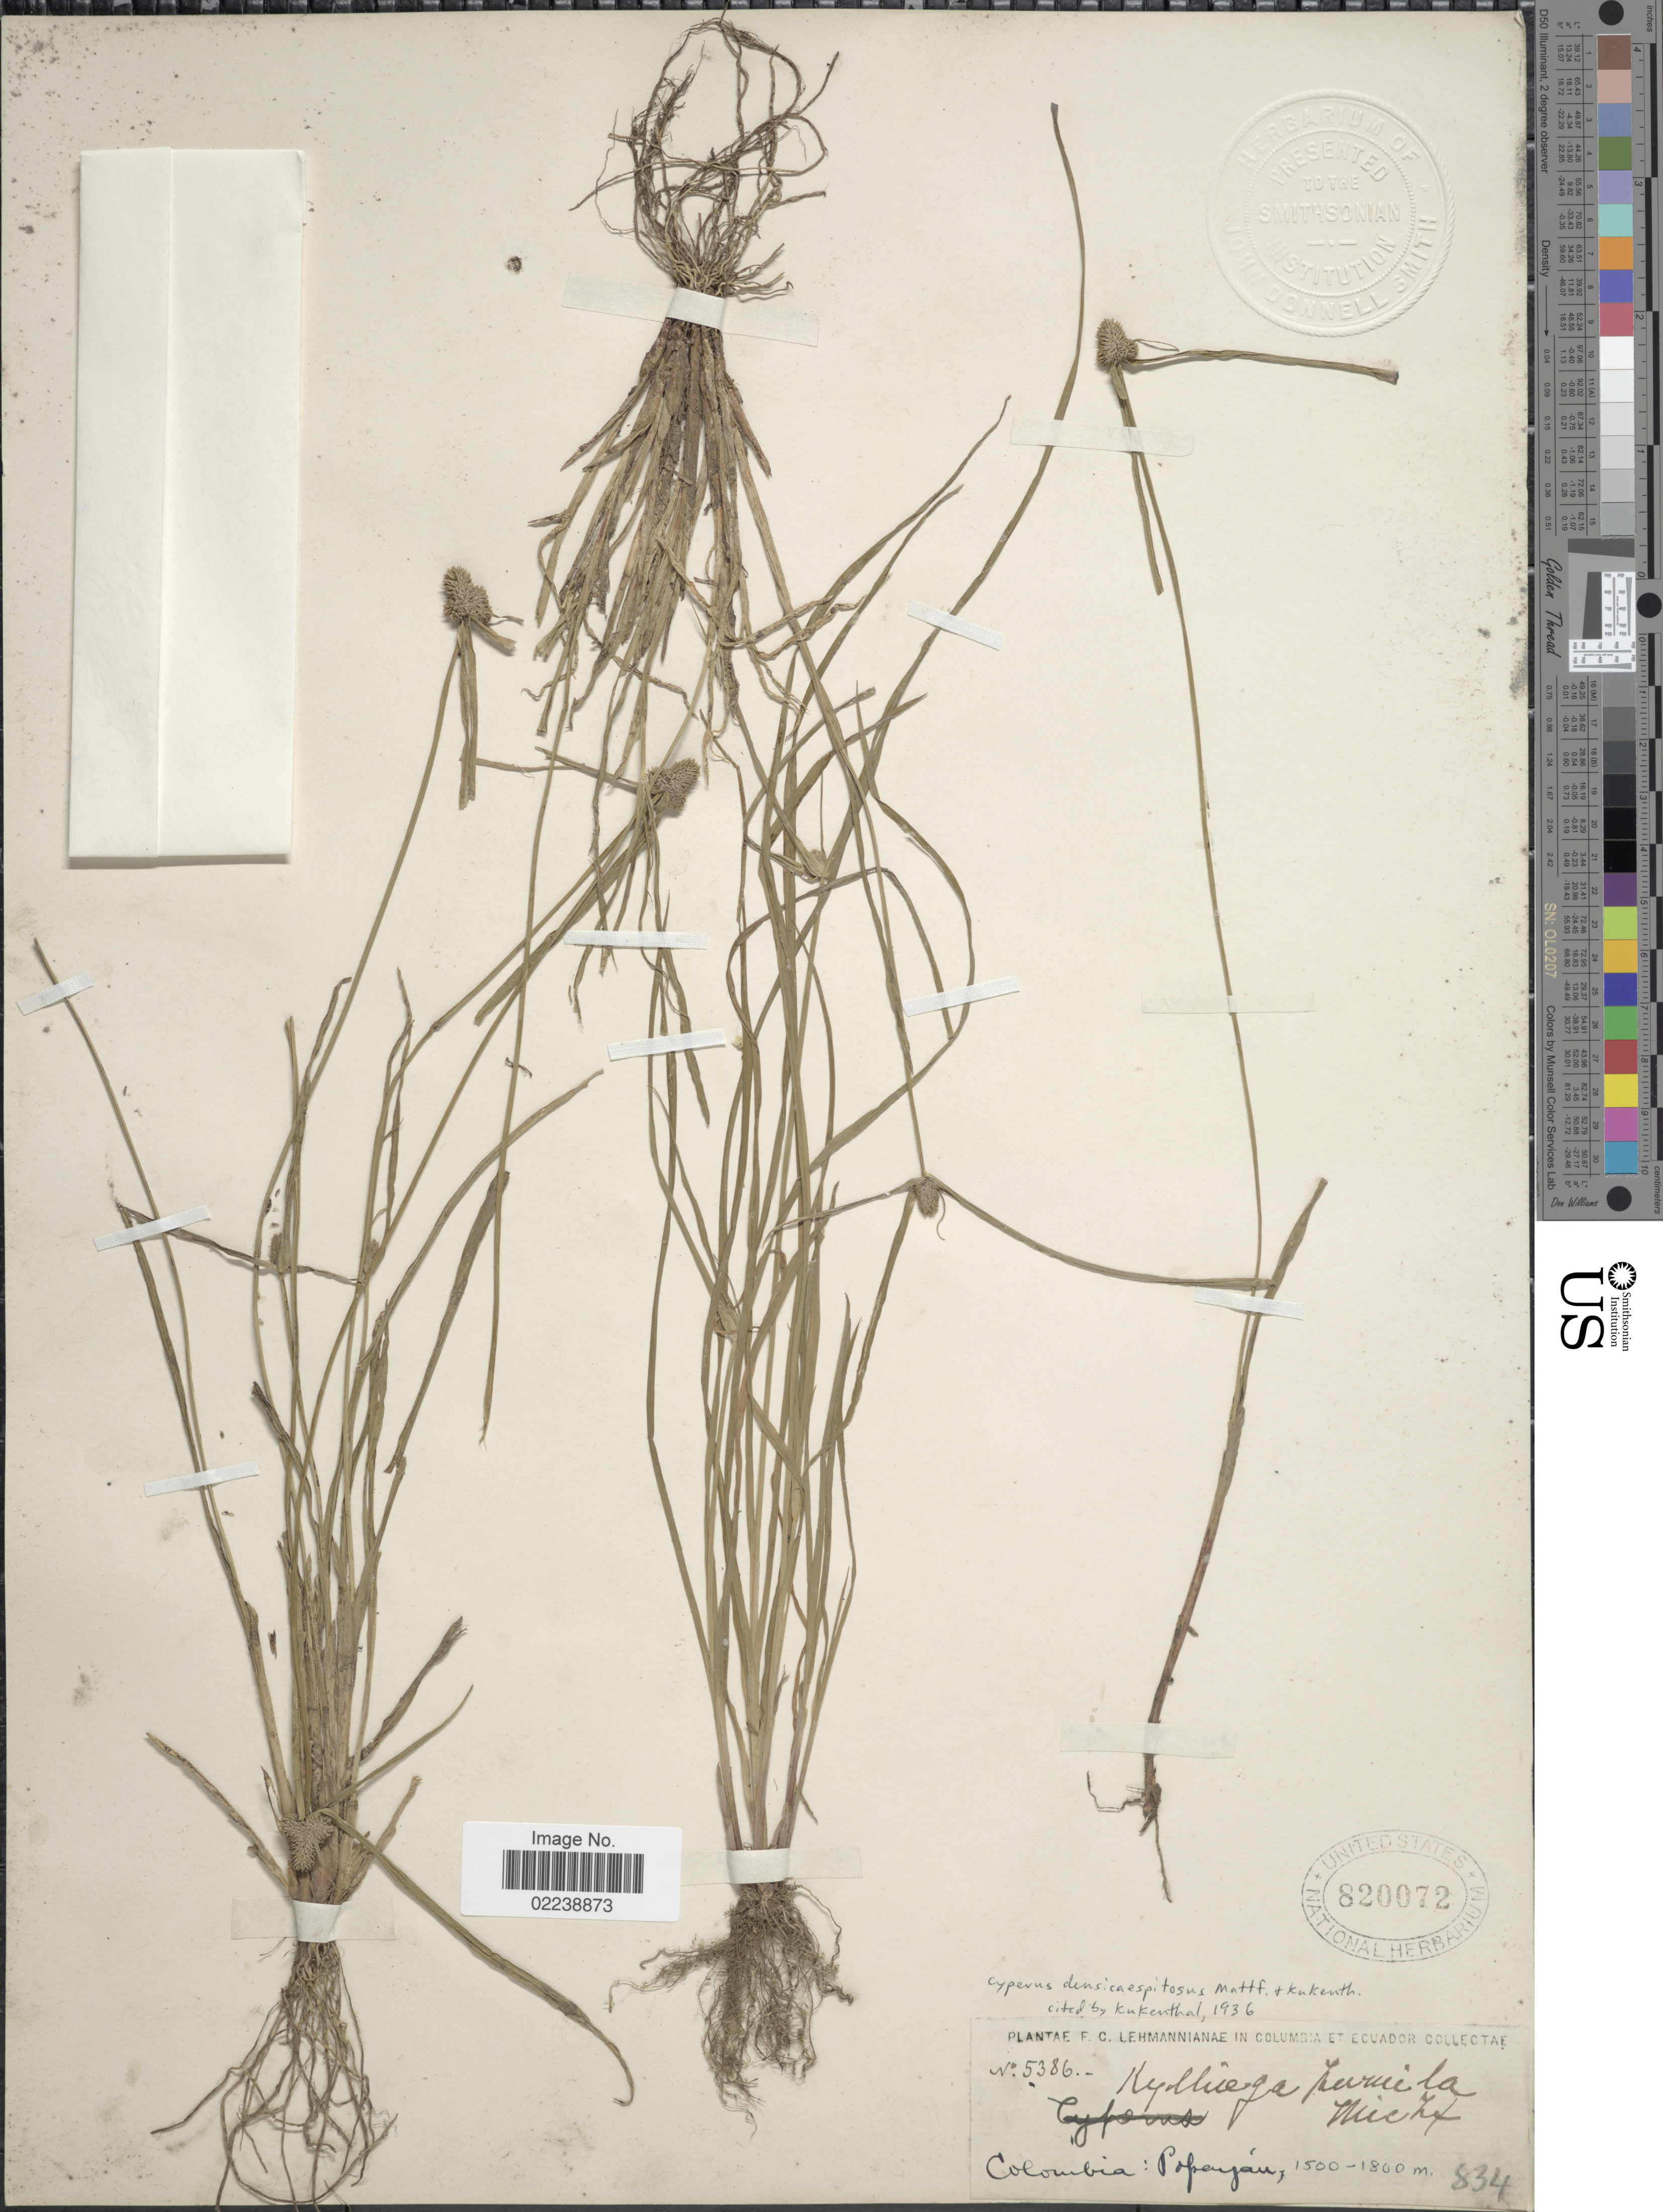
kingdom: Plantae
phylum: Tracheophyta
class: Liliopsida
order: Poales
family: Cyperaceae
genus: Cyperus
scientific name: Cyperus hortensis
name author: (Salzm. ex Steud.) Dorr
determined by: Strong, Mark T., (BOT), Smithsonian Institution - National Museum of Natural History (UNITED STATES)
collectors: F. C. Lehmann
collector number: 5386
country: Colombia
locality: Colombia et Ecuador, Popayan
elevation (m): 1500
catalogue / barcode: US 820072